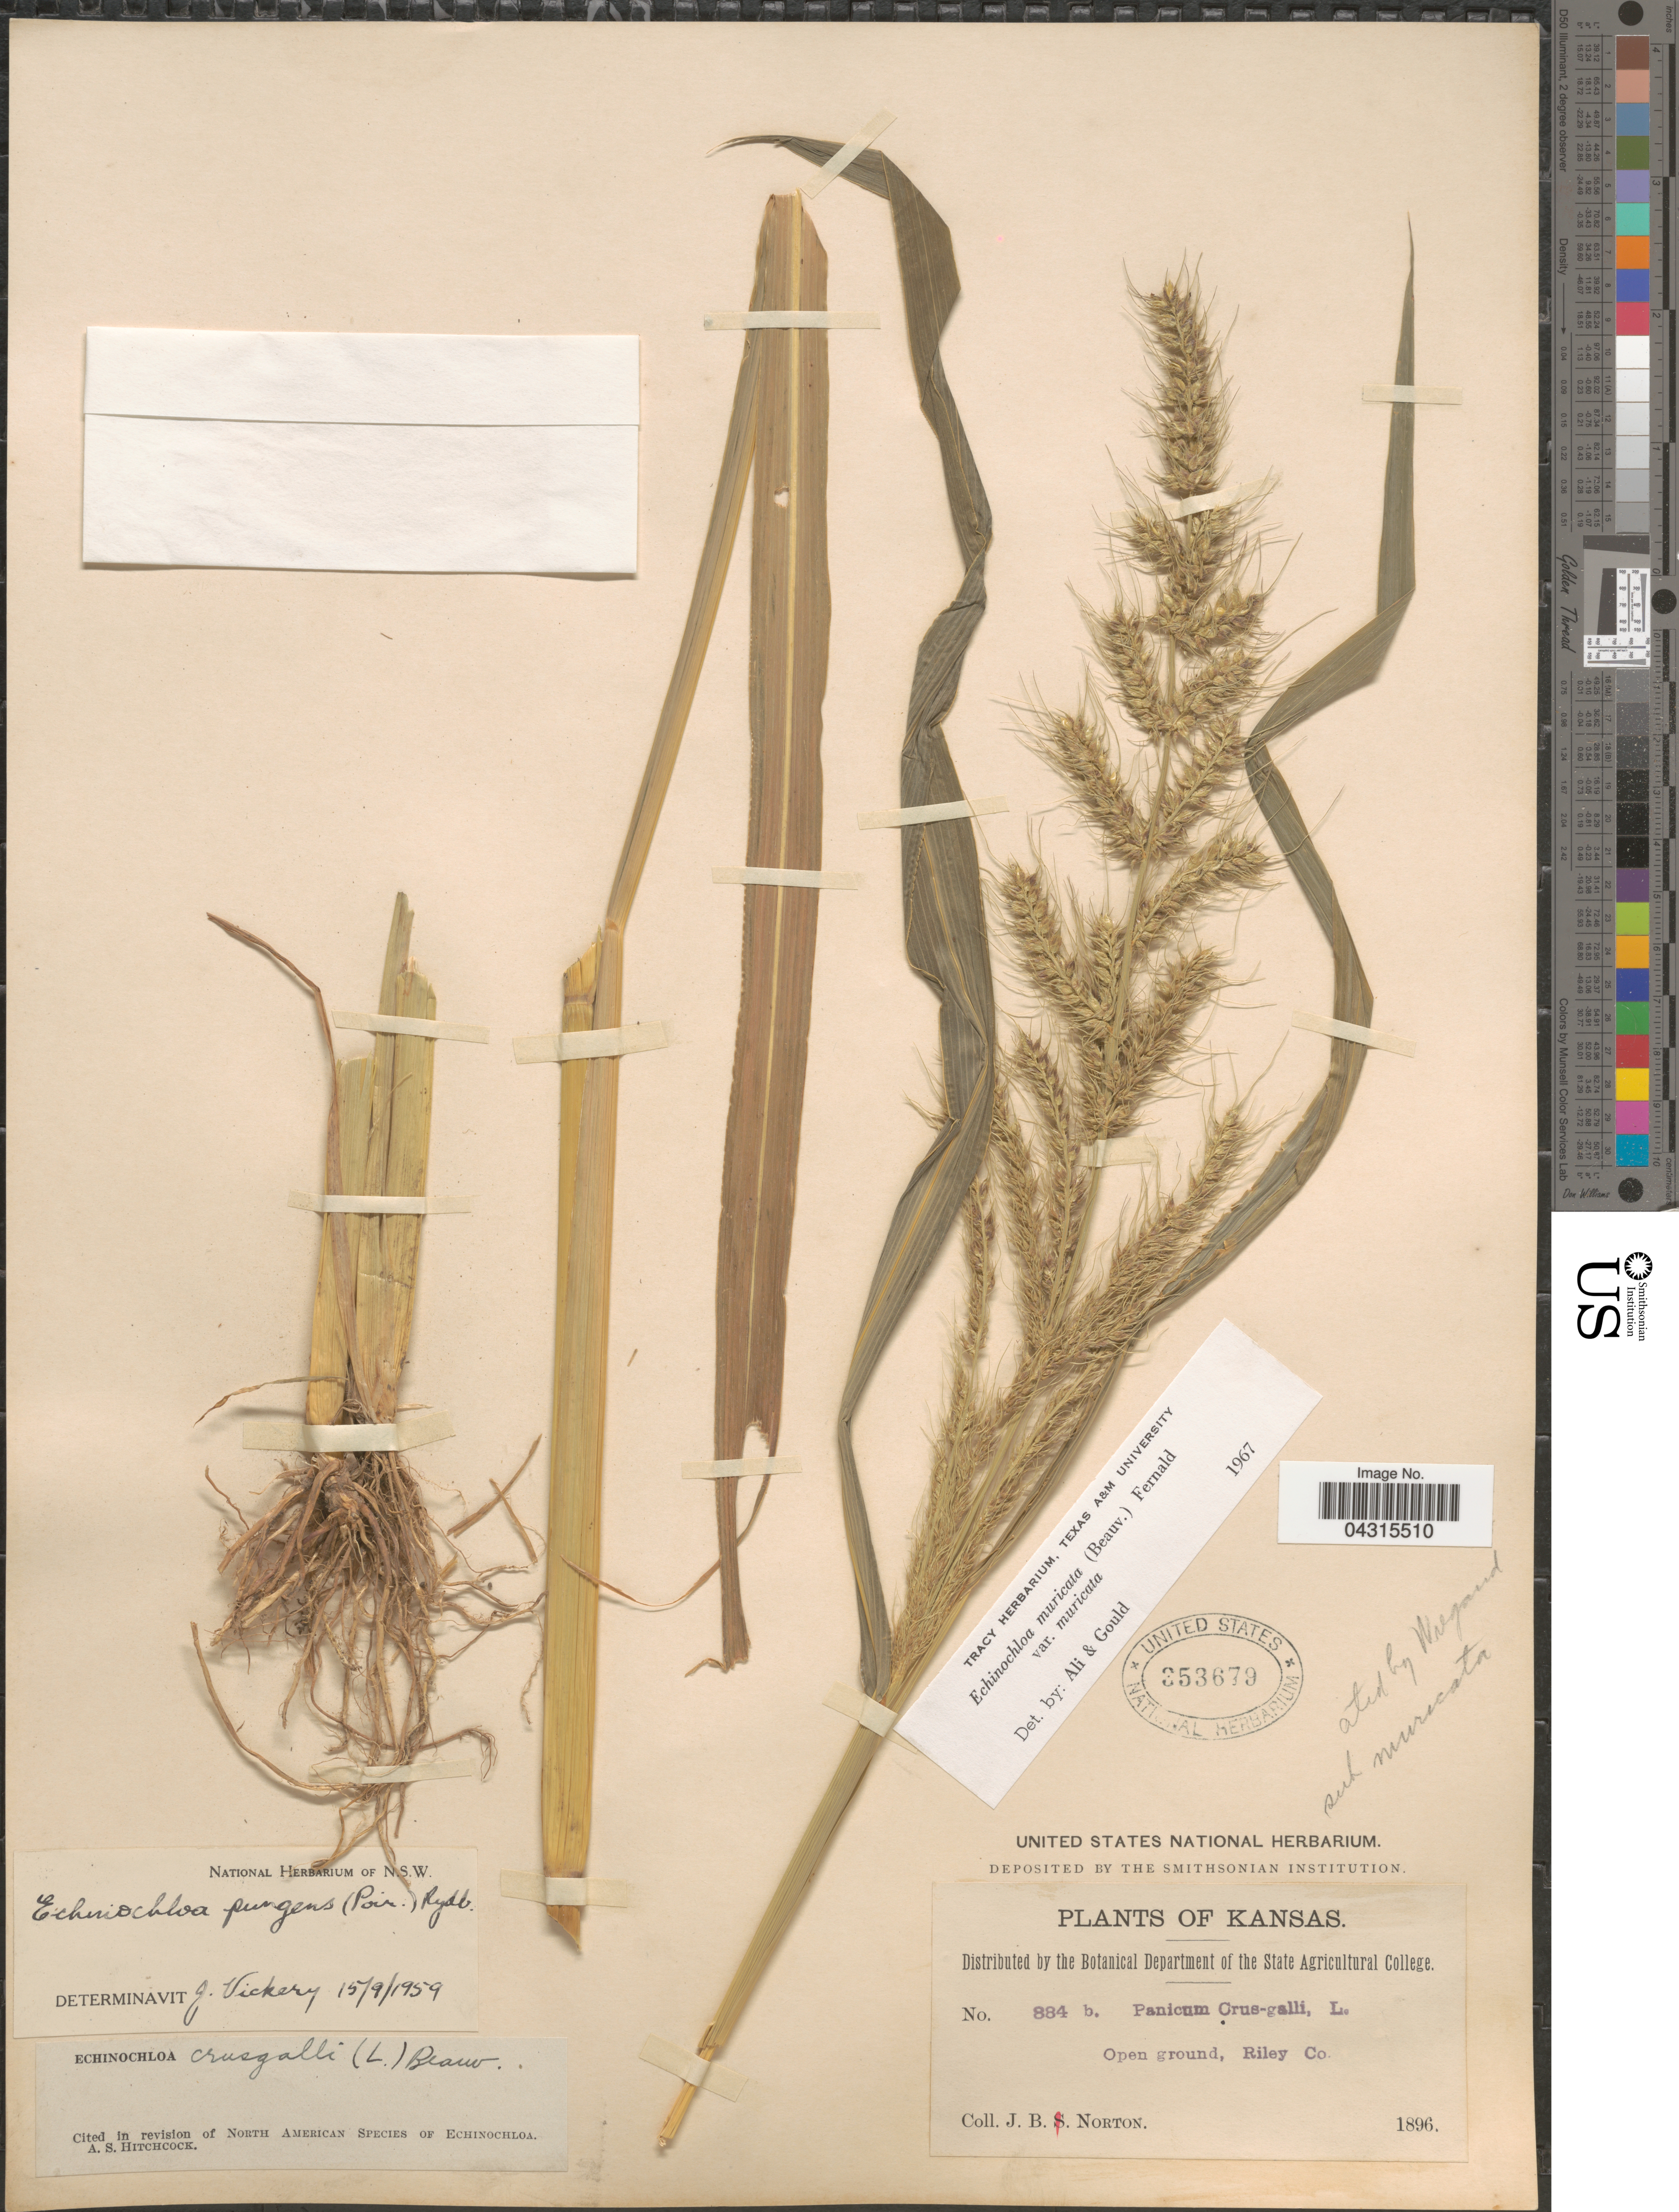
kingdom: Plantae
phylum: Tracheophyta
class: Liliopsida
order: Poales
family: Poaceae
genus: Echinochloa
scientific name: Echinochloa muricata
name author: (P. Beauv.) Fernald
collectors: J. B. Norton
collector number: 884 b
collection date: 1896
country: United States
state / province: Kansas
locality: Open ground, Riley Co.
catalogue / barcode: US 353679